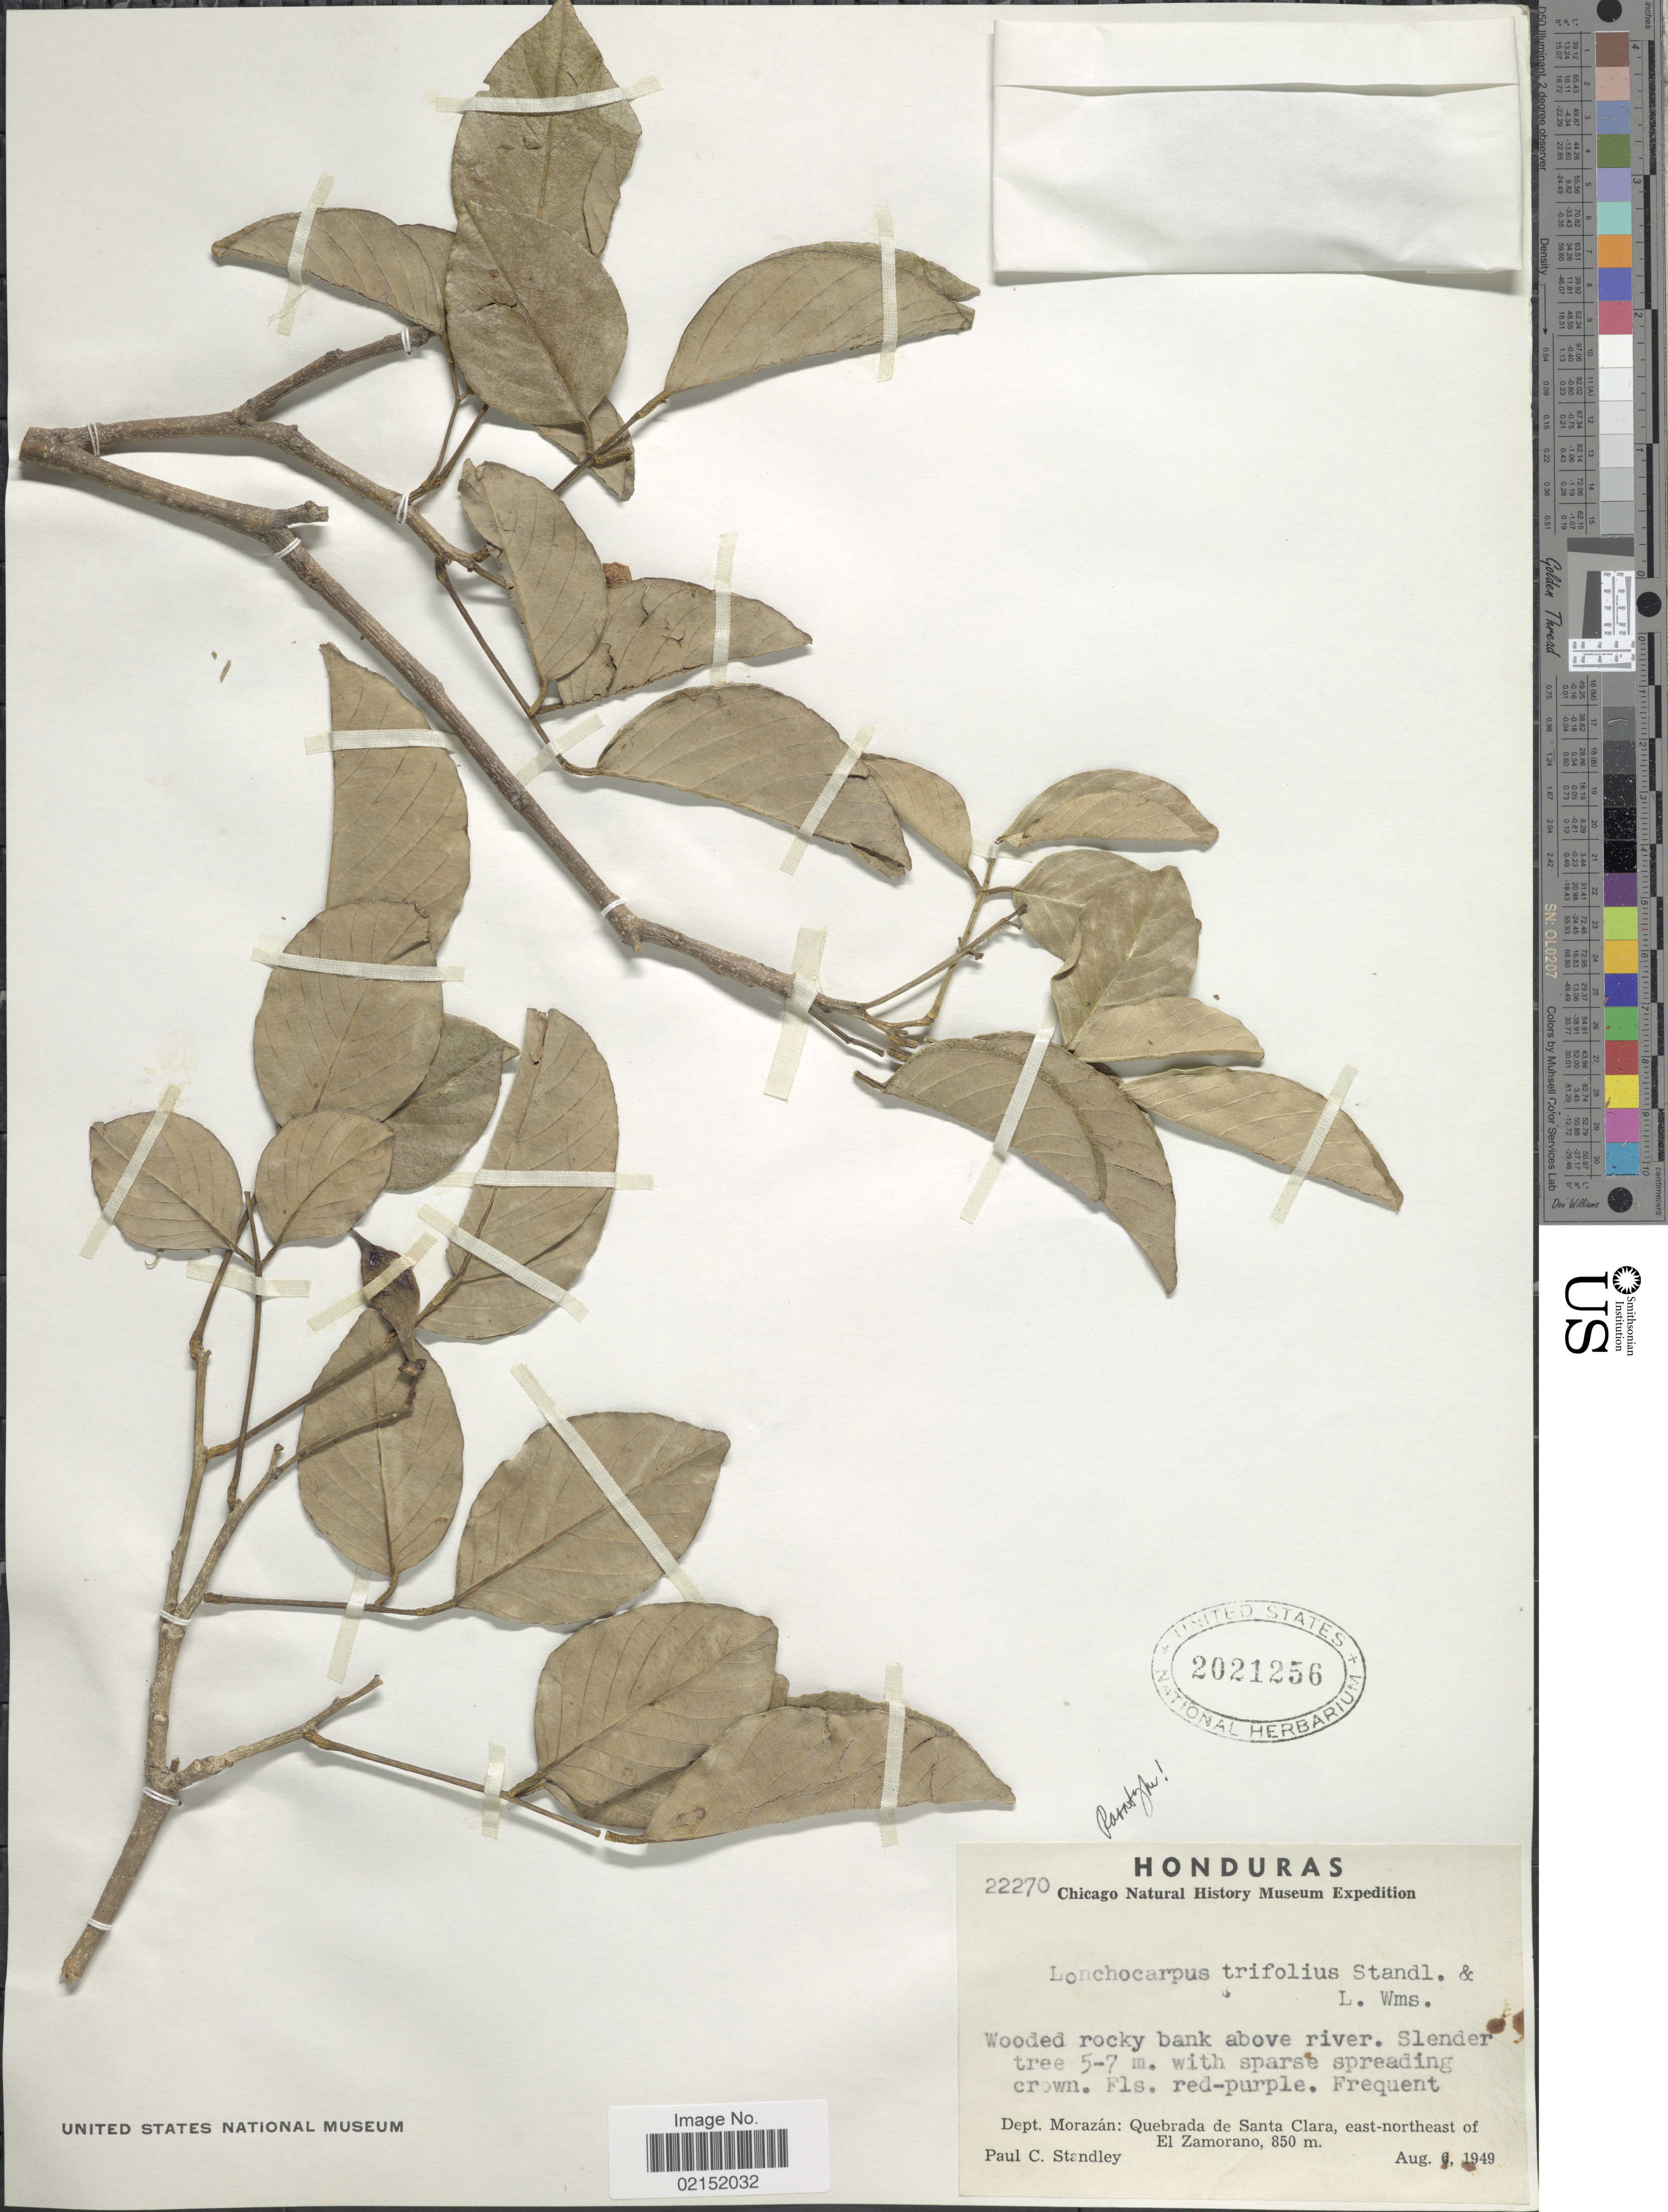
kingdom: Plantae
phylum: Tracheophyta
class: Magnoliopsida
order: Fabales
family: Fabaceae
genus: Lonchocarpus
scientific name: Lonchocarpus trifolius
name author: Standl. & L.O. Williams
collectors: P. C. Standley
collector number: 22270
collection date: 1949-08-06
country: Honduras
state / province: Fco. Morazán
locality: Quebrada de Santa Clara, east-northeast of El Zamorano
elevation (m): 850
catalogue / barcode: US 2021256